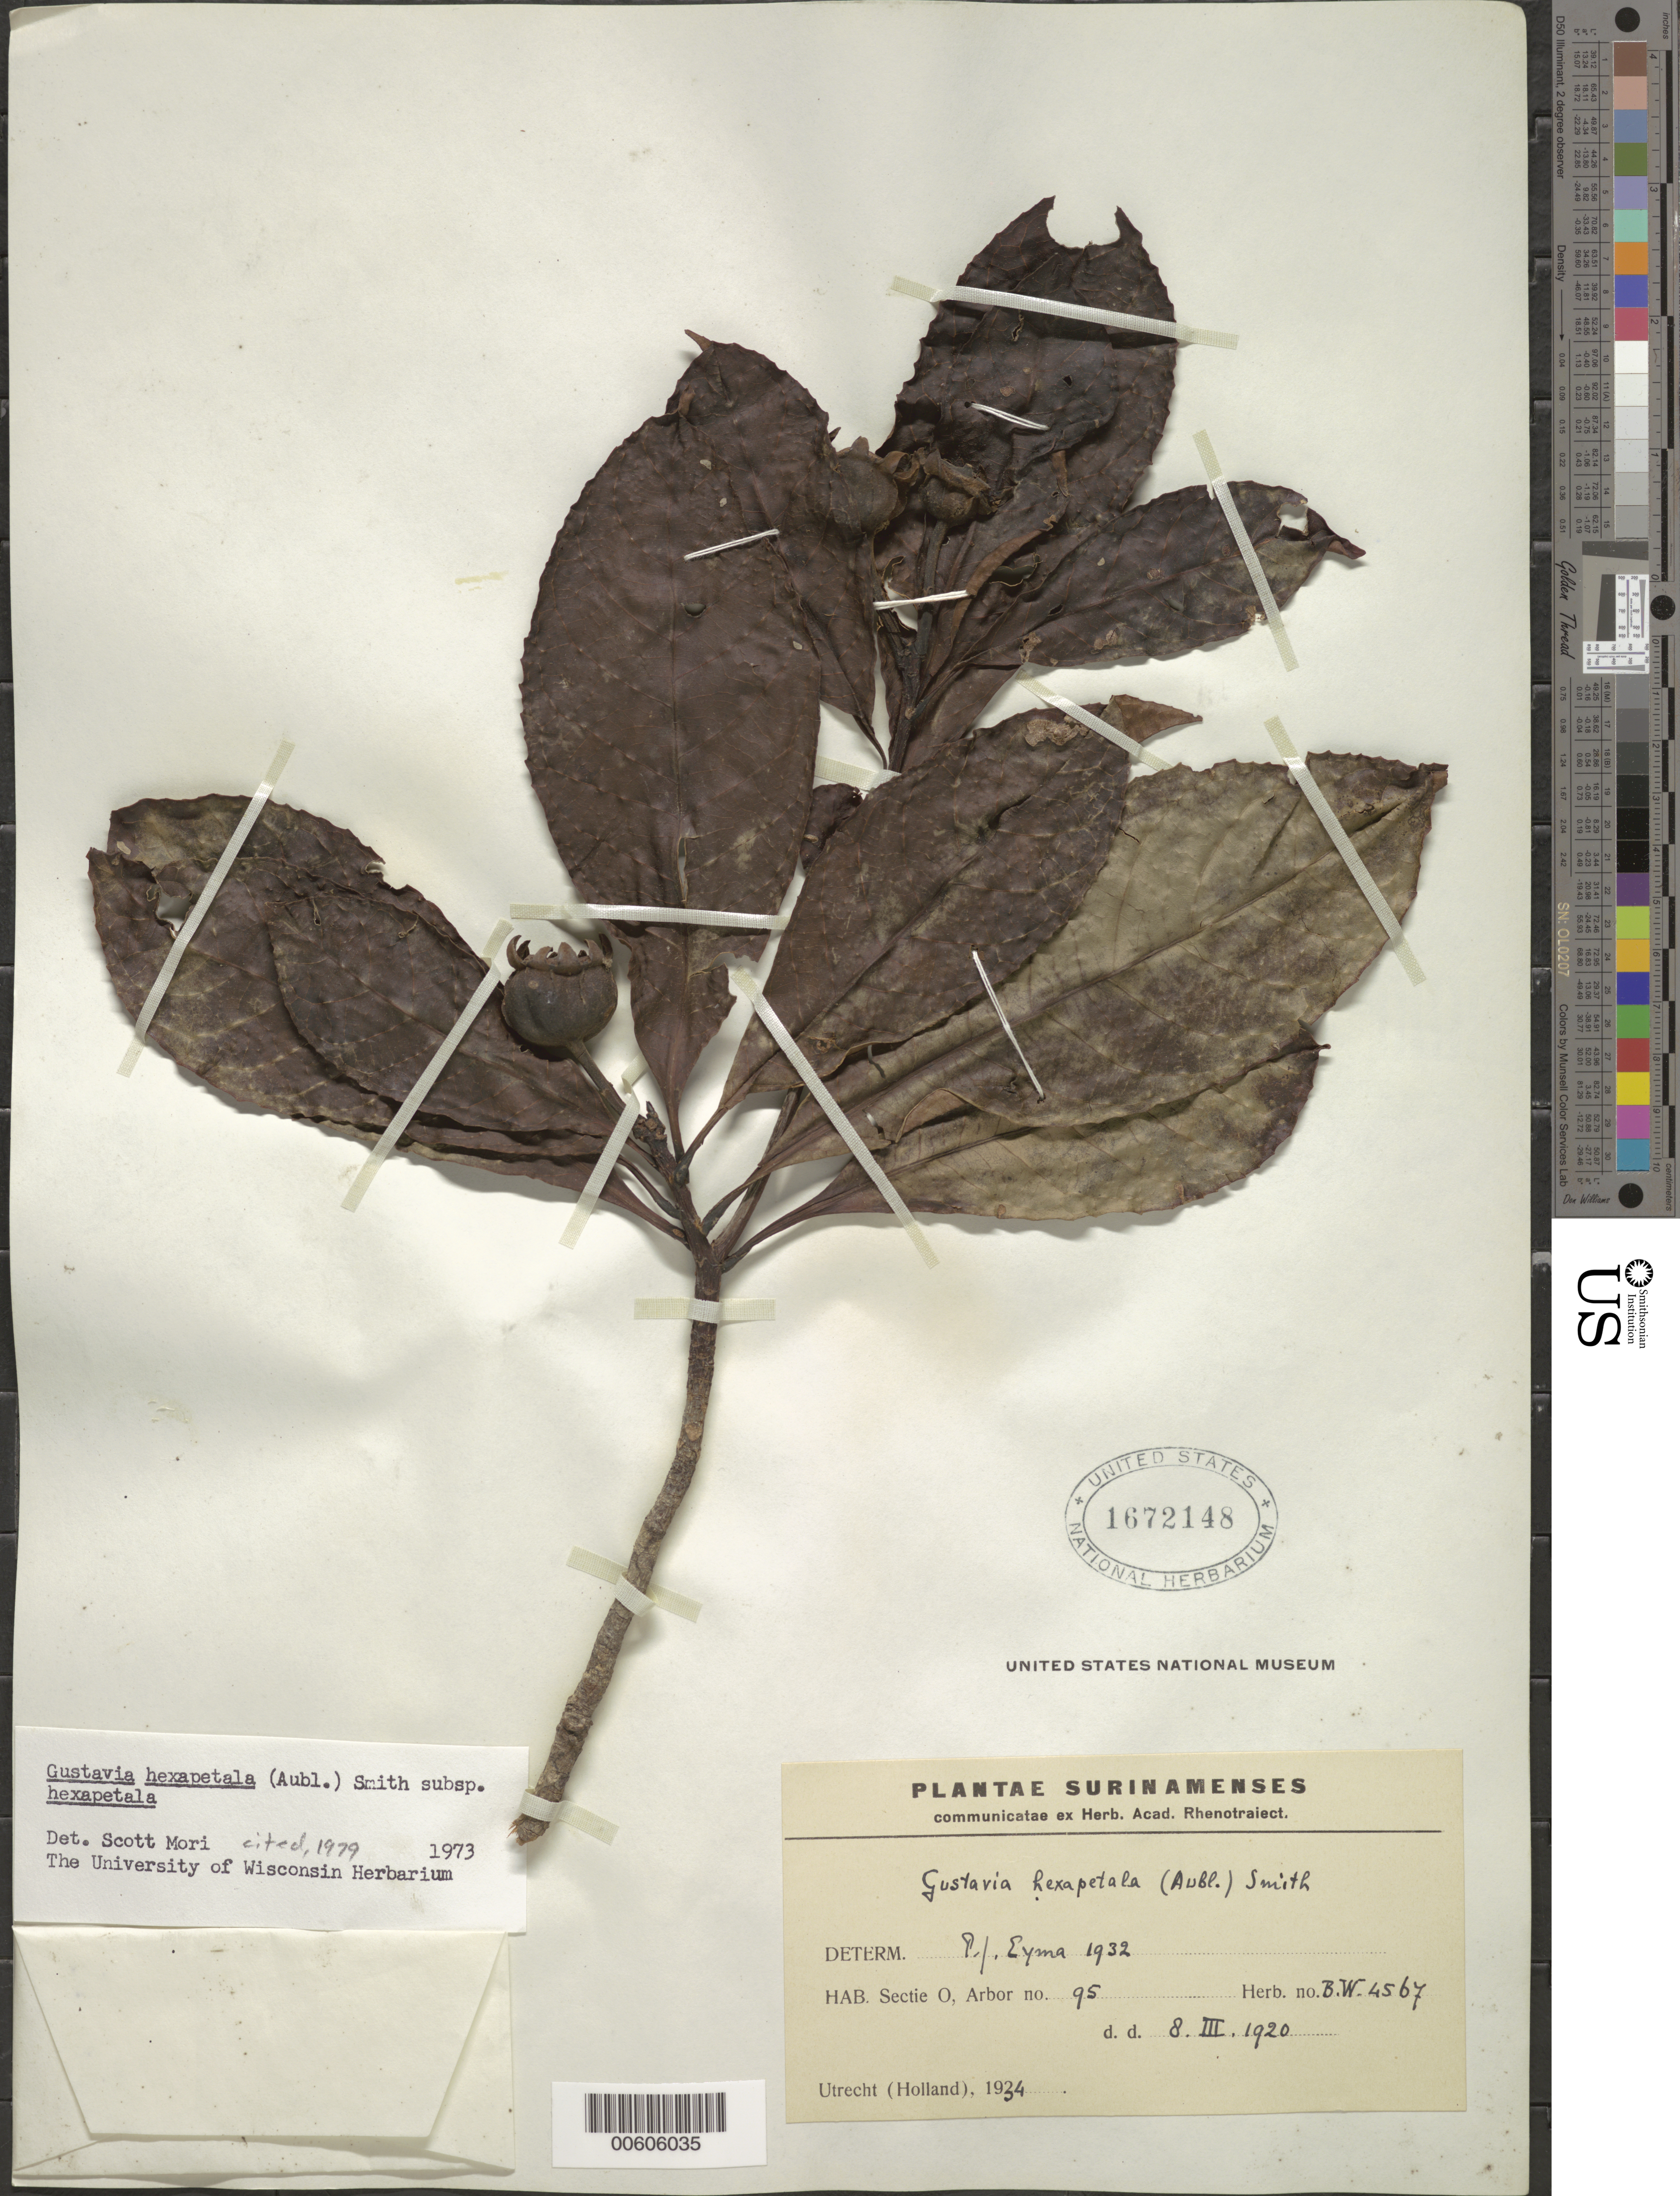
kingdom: Plantae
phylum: Tracheophyta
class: Magnoliopsida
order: Ericales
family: Lecythidaceae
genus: Gustavia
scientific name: Gustavia hexapetala subsp. hexapetala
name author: (Aubl.) Sm.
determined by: Mori, Scott A.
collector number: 4567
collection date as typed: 8-Mar-20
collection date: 1920-03-08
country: Suriname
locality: Sectie O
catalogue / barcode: US 1672148